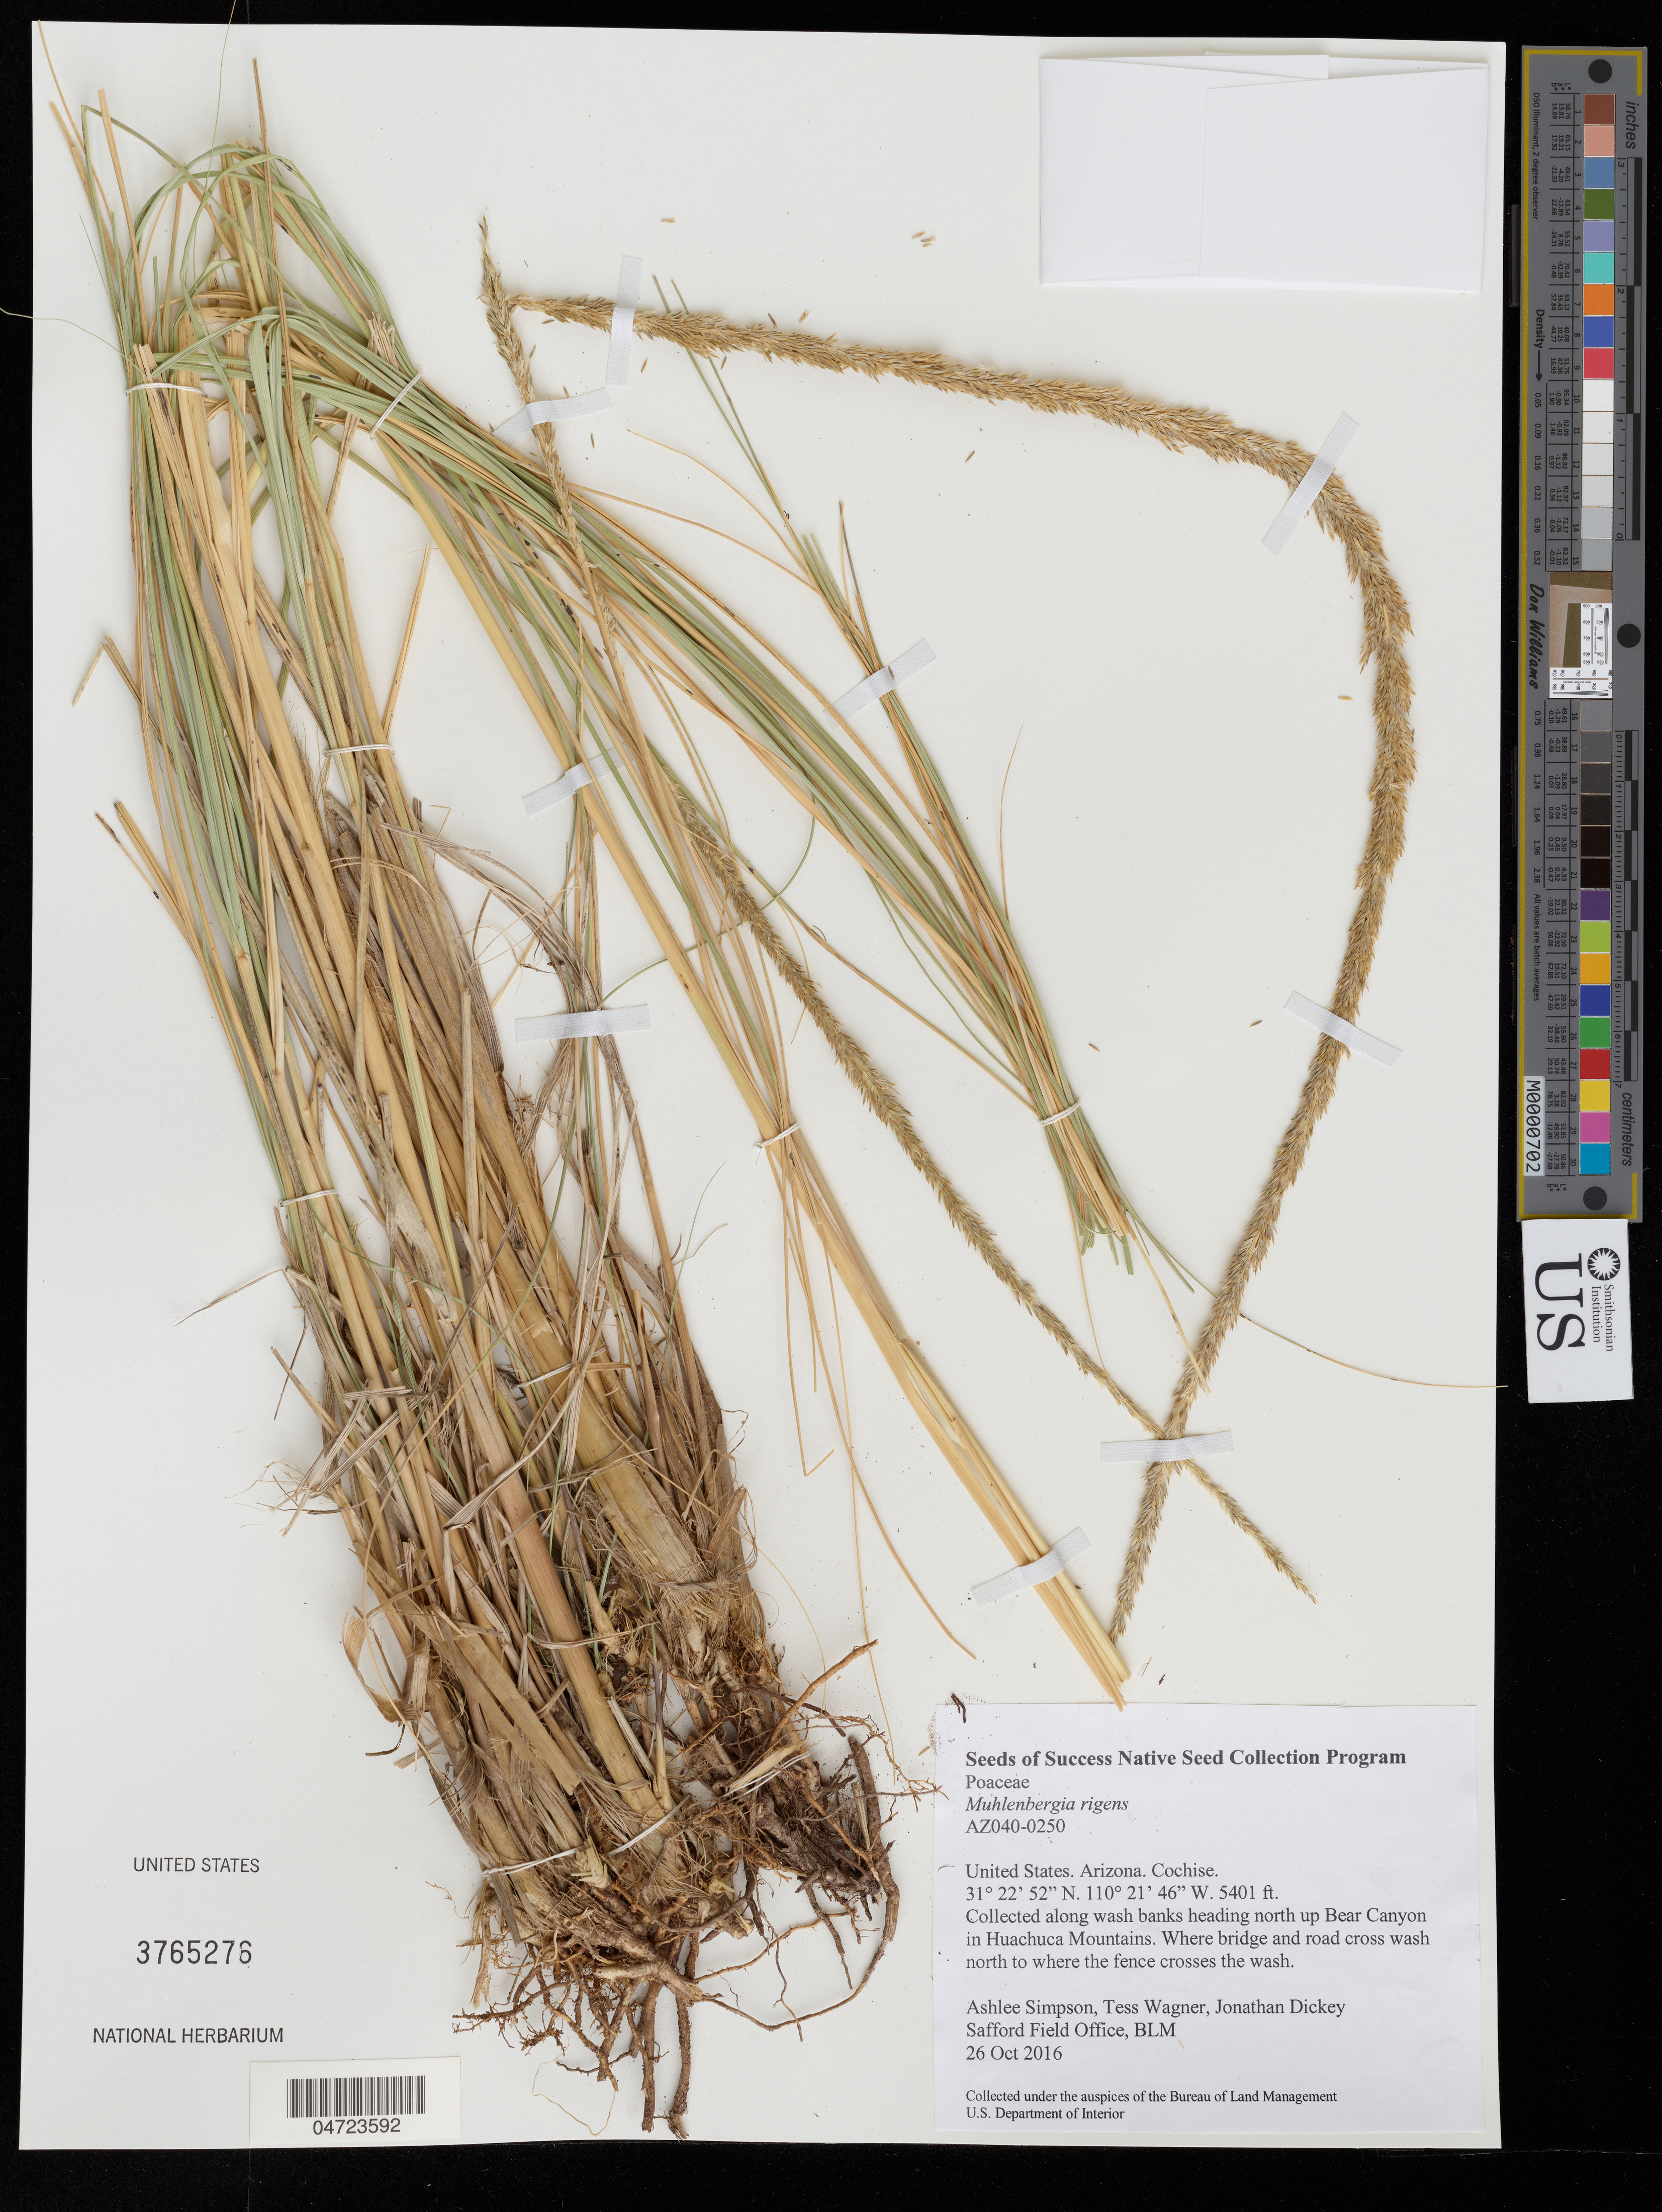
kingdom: Plantae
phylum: Tracheophyta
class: Liliopsida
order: Poales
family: Poaceae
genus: Muhlenbergia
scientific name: Muhlenbergia rigens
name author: (Benth.) Hitchc.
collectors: A. Simpson, T. Wagner & J. Dickey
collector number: AZ040-0250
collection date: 2016-10-26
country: United States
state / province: Arizona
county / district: Cochise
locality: Cochise. Collected along wash banks heading north up Bear Canyon in Huachuca Mountains. Where bridge and road cross wash north to where the fence crosses the wash.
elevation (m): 1646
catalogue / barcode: US 3765276